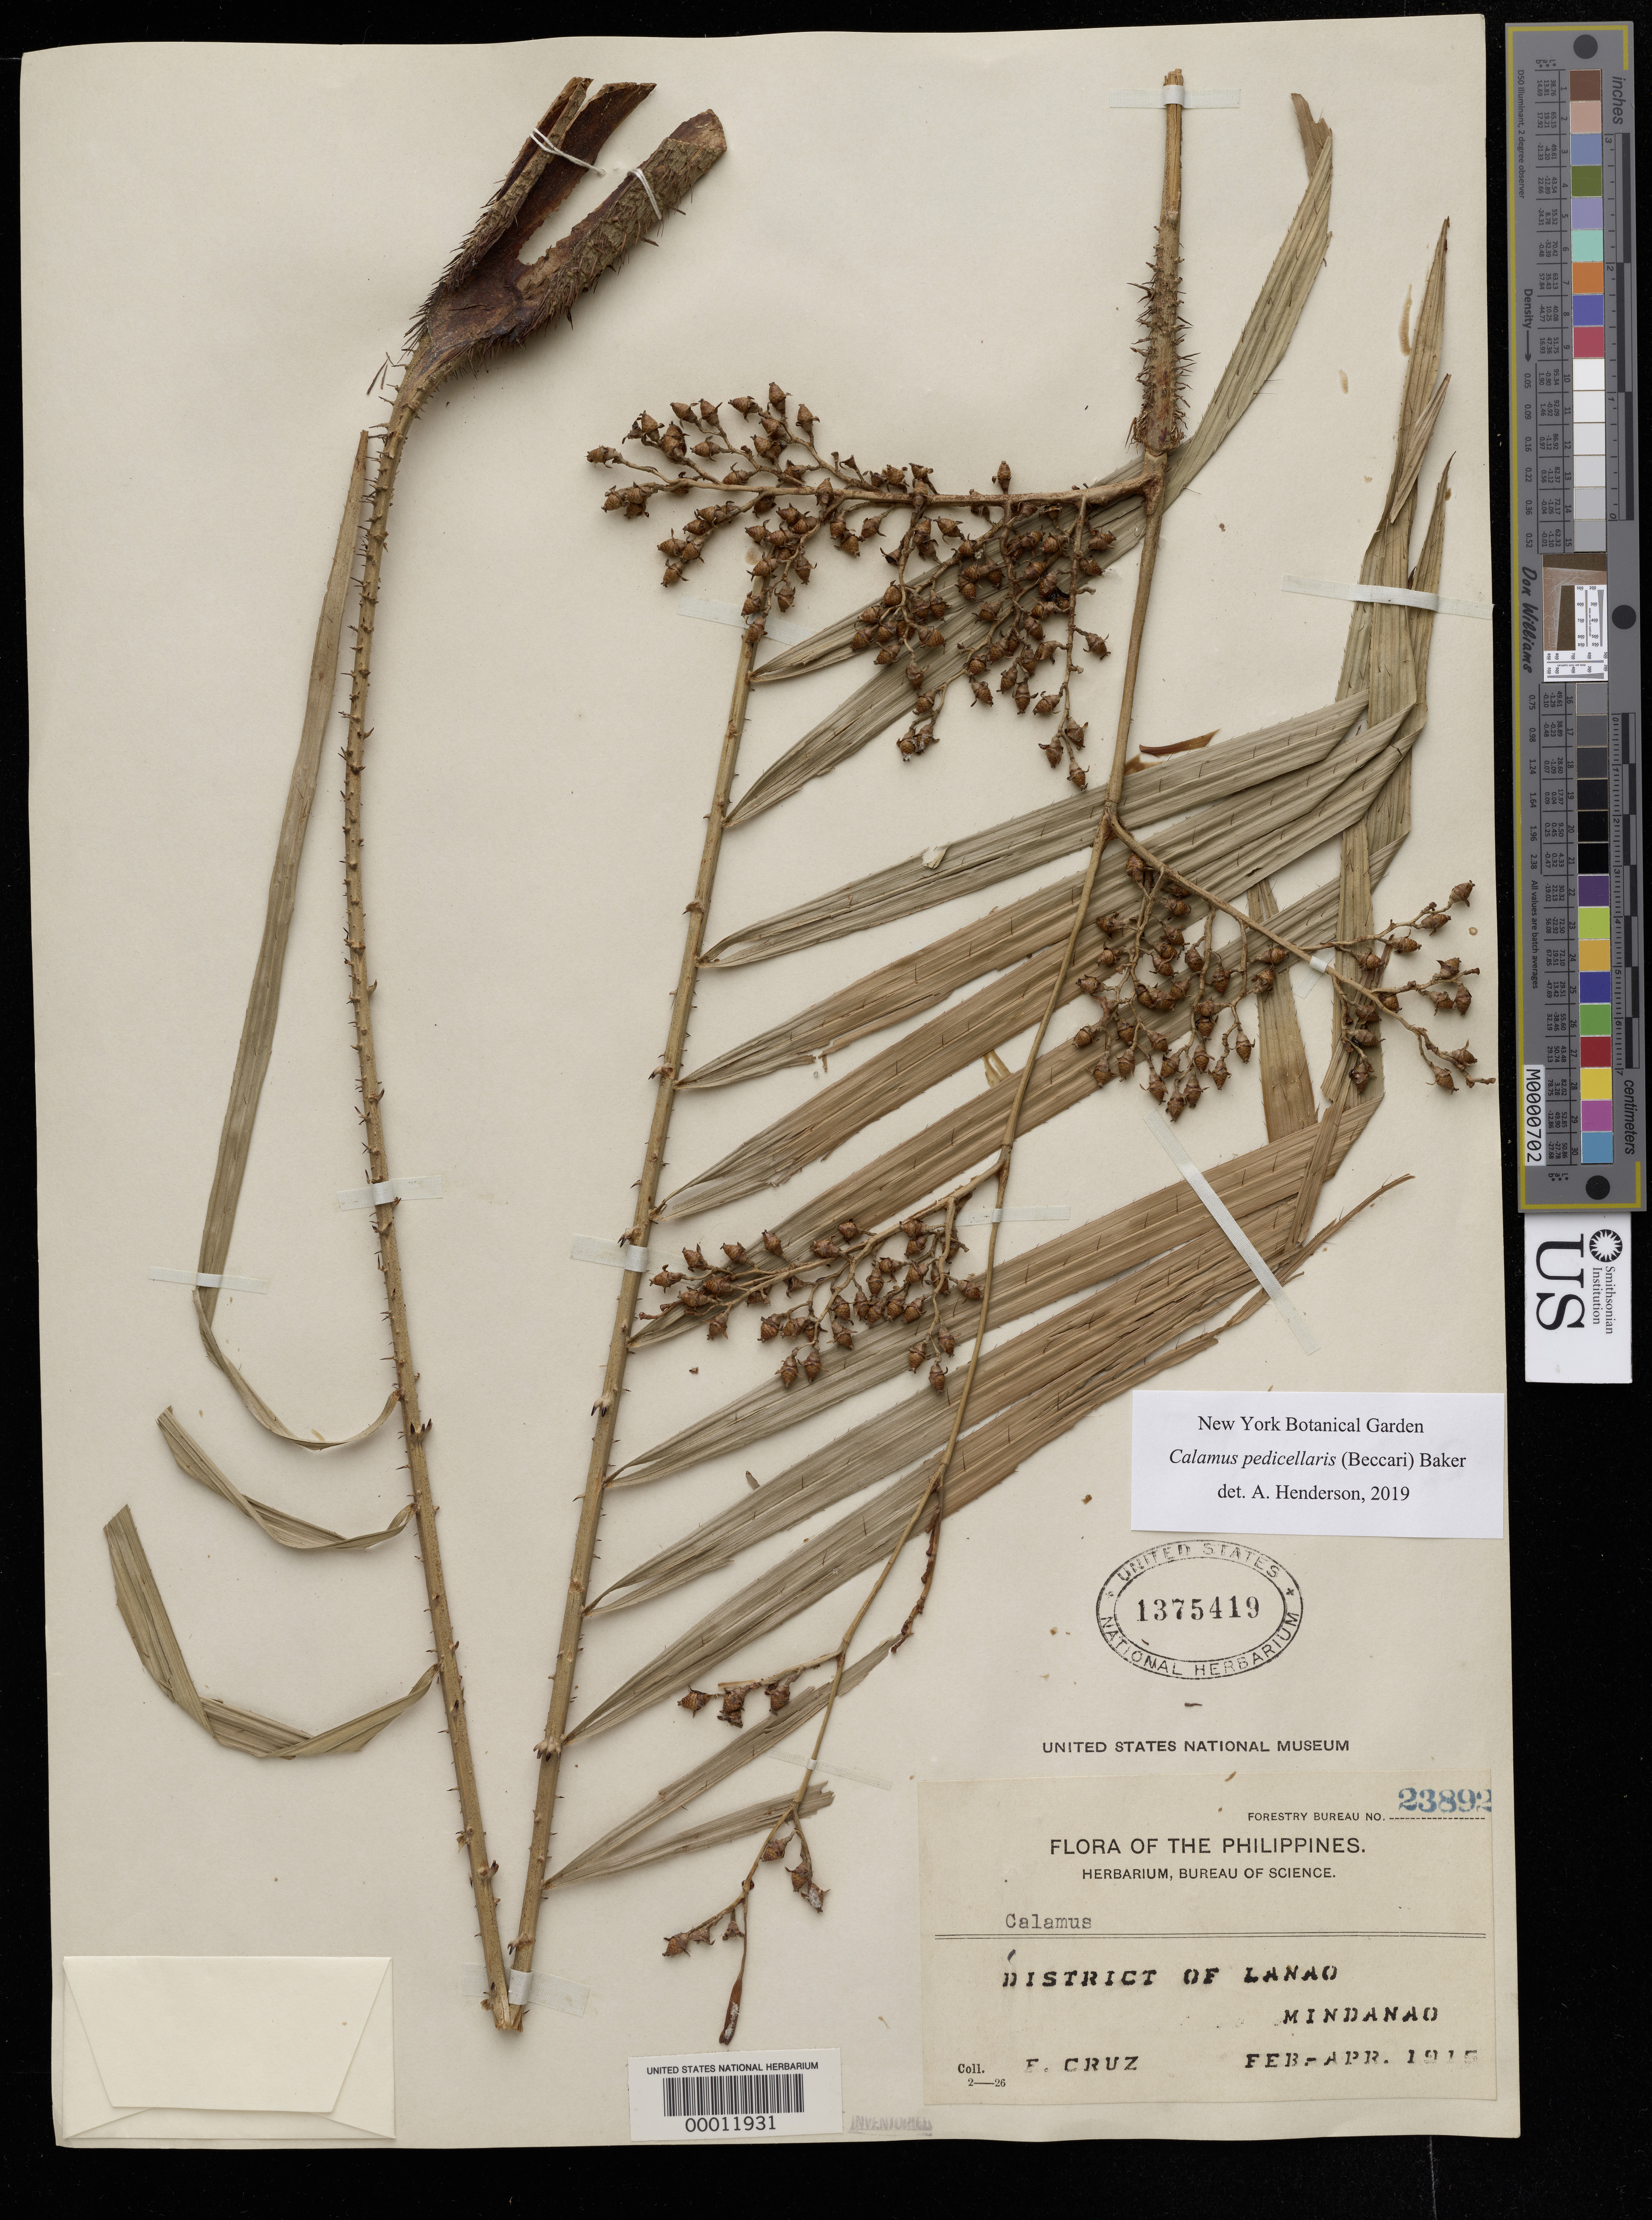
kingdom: Plantae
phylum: Tracheophyta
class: Liliopsida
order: Arecales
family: Arecaceae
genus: Calamus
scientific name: Calamus pedicellaris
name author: (Becc.) W.J. Baker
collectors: E. Cruz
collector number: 23892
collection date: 1915-02/1915-03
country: Philippines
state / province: Northern Mindanao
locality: District of Lanao.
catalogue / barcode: US 1375419